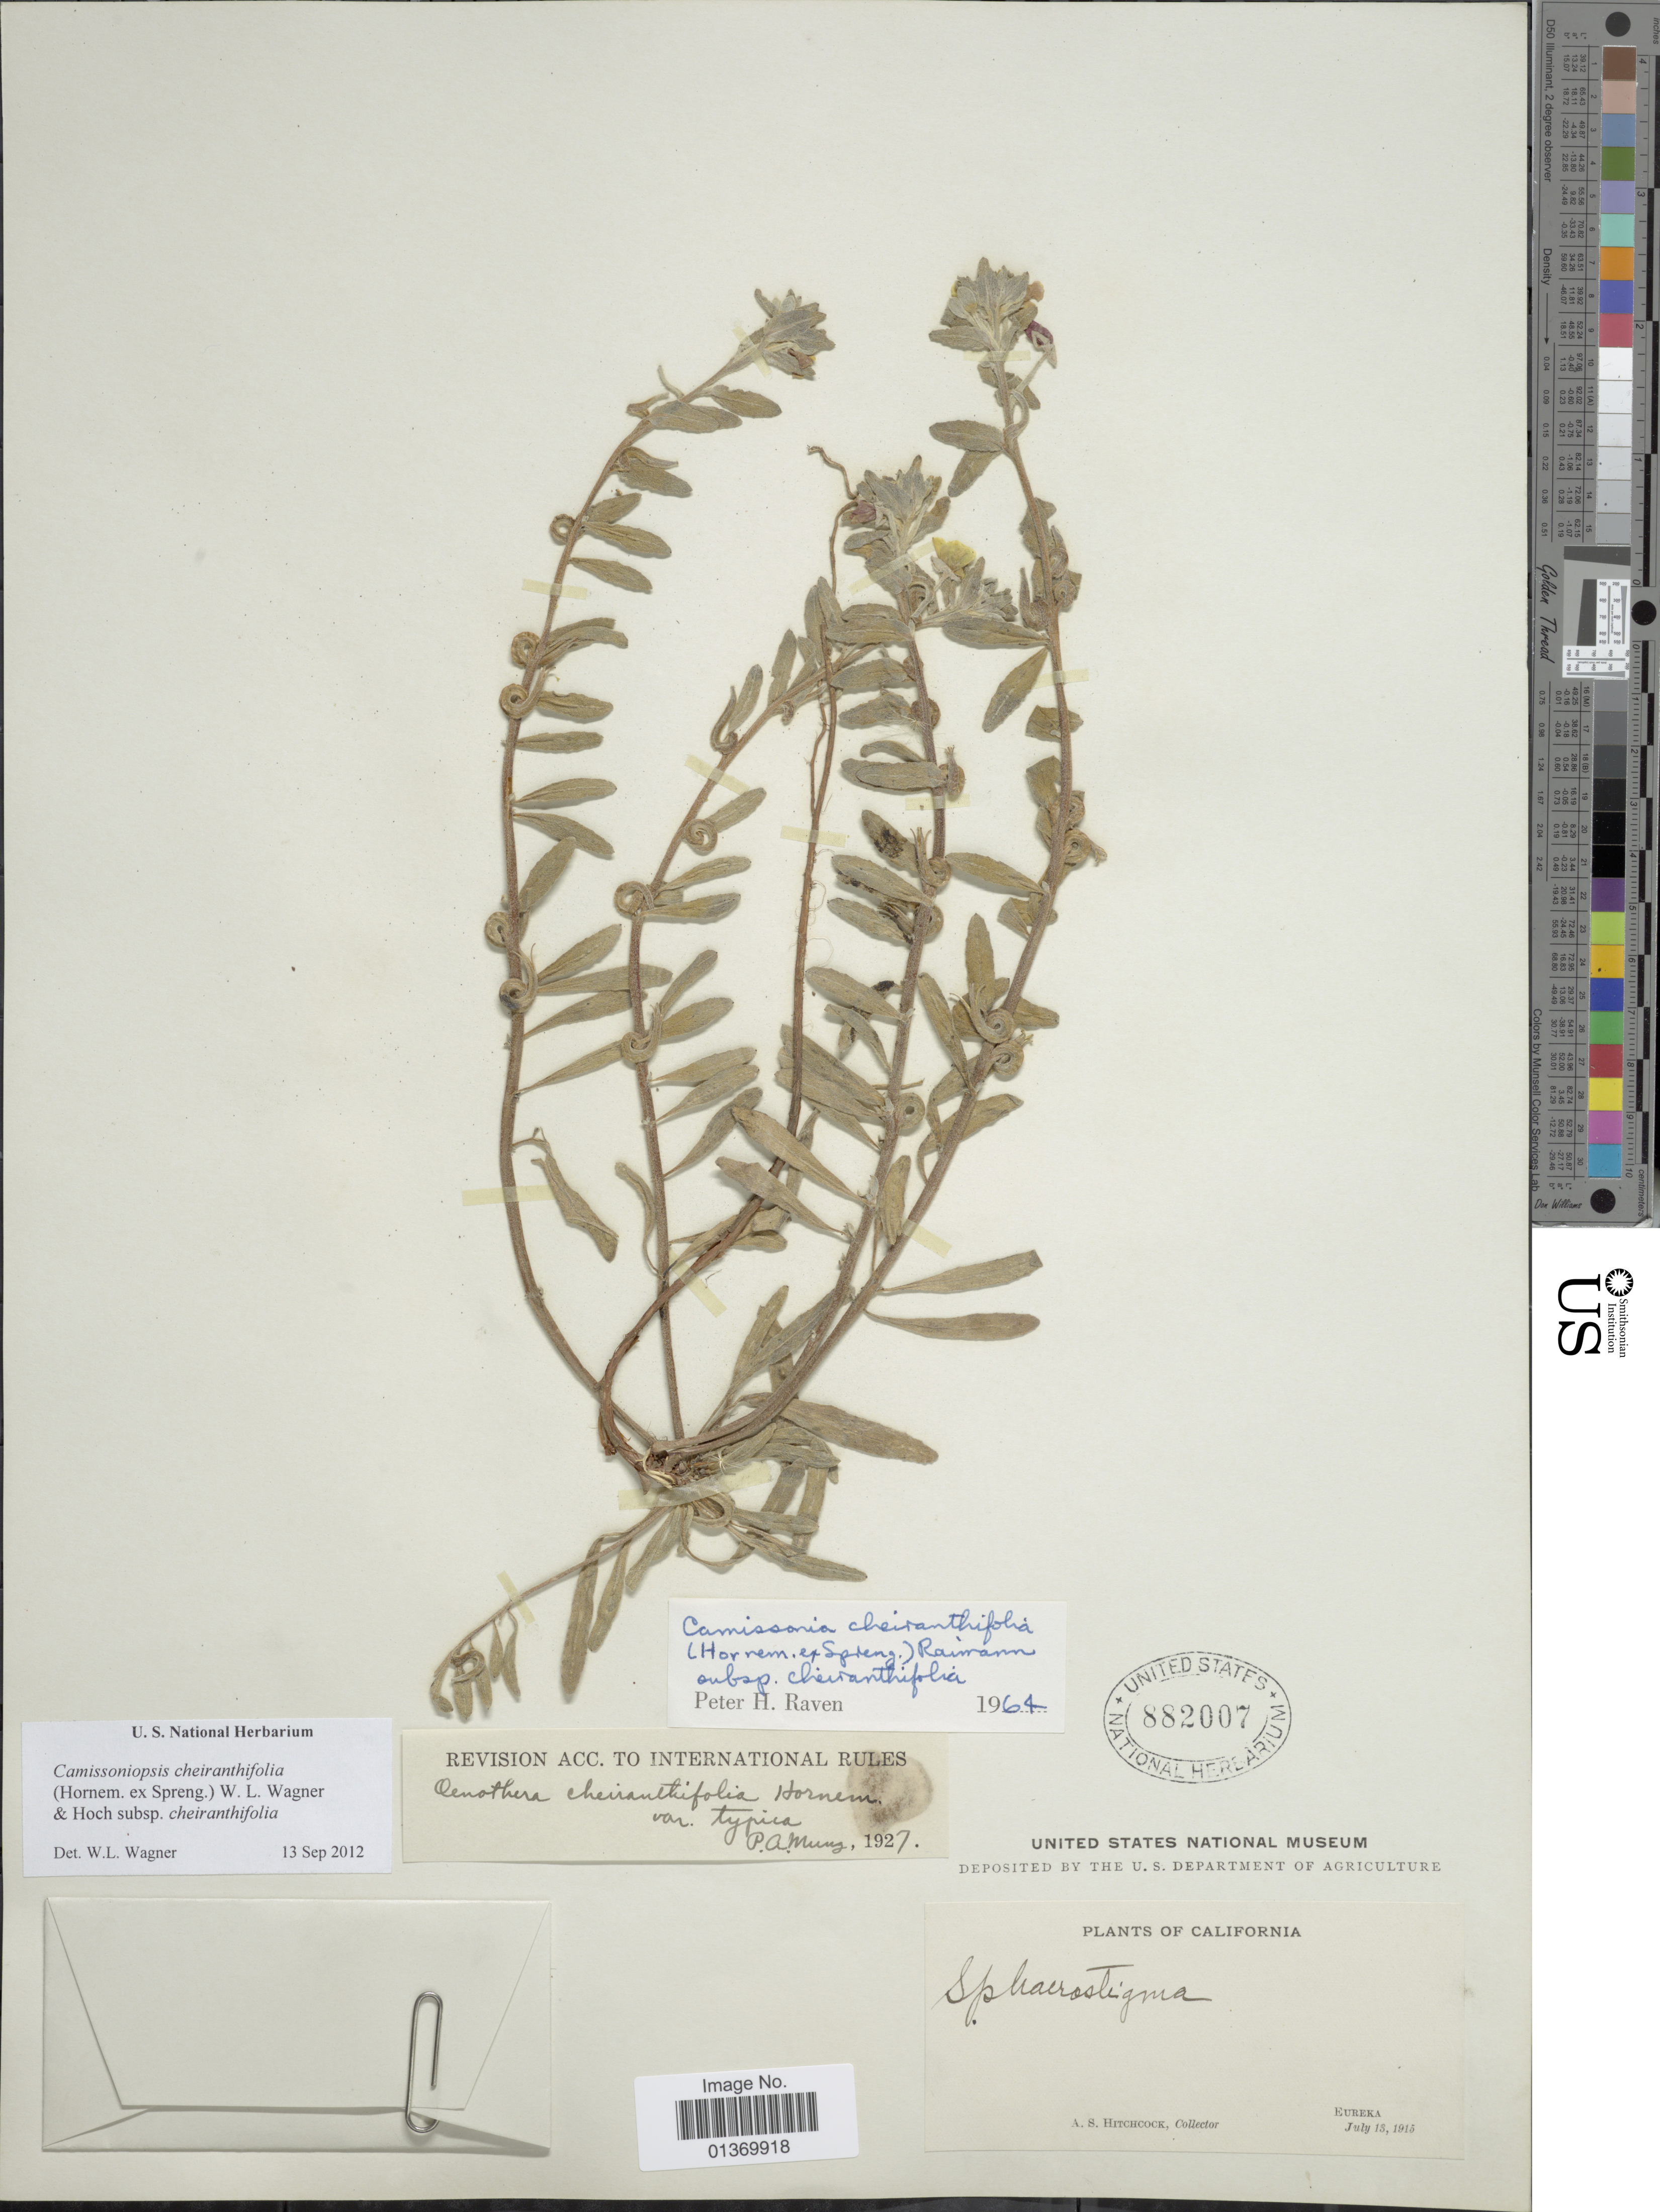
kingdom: Plantae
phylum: Tracheophyta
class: Magnoliopsida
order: Myrtales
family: Onagraceae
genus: Camissoniopsis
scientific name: Camissoniopsis cheiranthifolia subsp. cheiranthifolia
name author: (Hornem. ex Spreng.) W.L. Wagner & Hoch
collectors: A. S. Hitchcock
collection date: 1915-07-13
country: United States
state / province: California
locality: Eureka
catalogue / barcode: US 882007